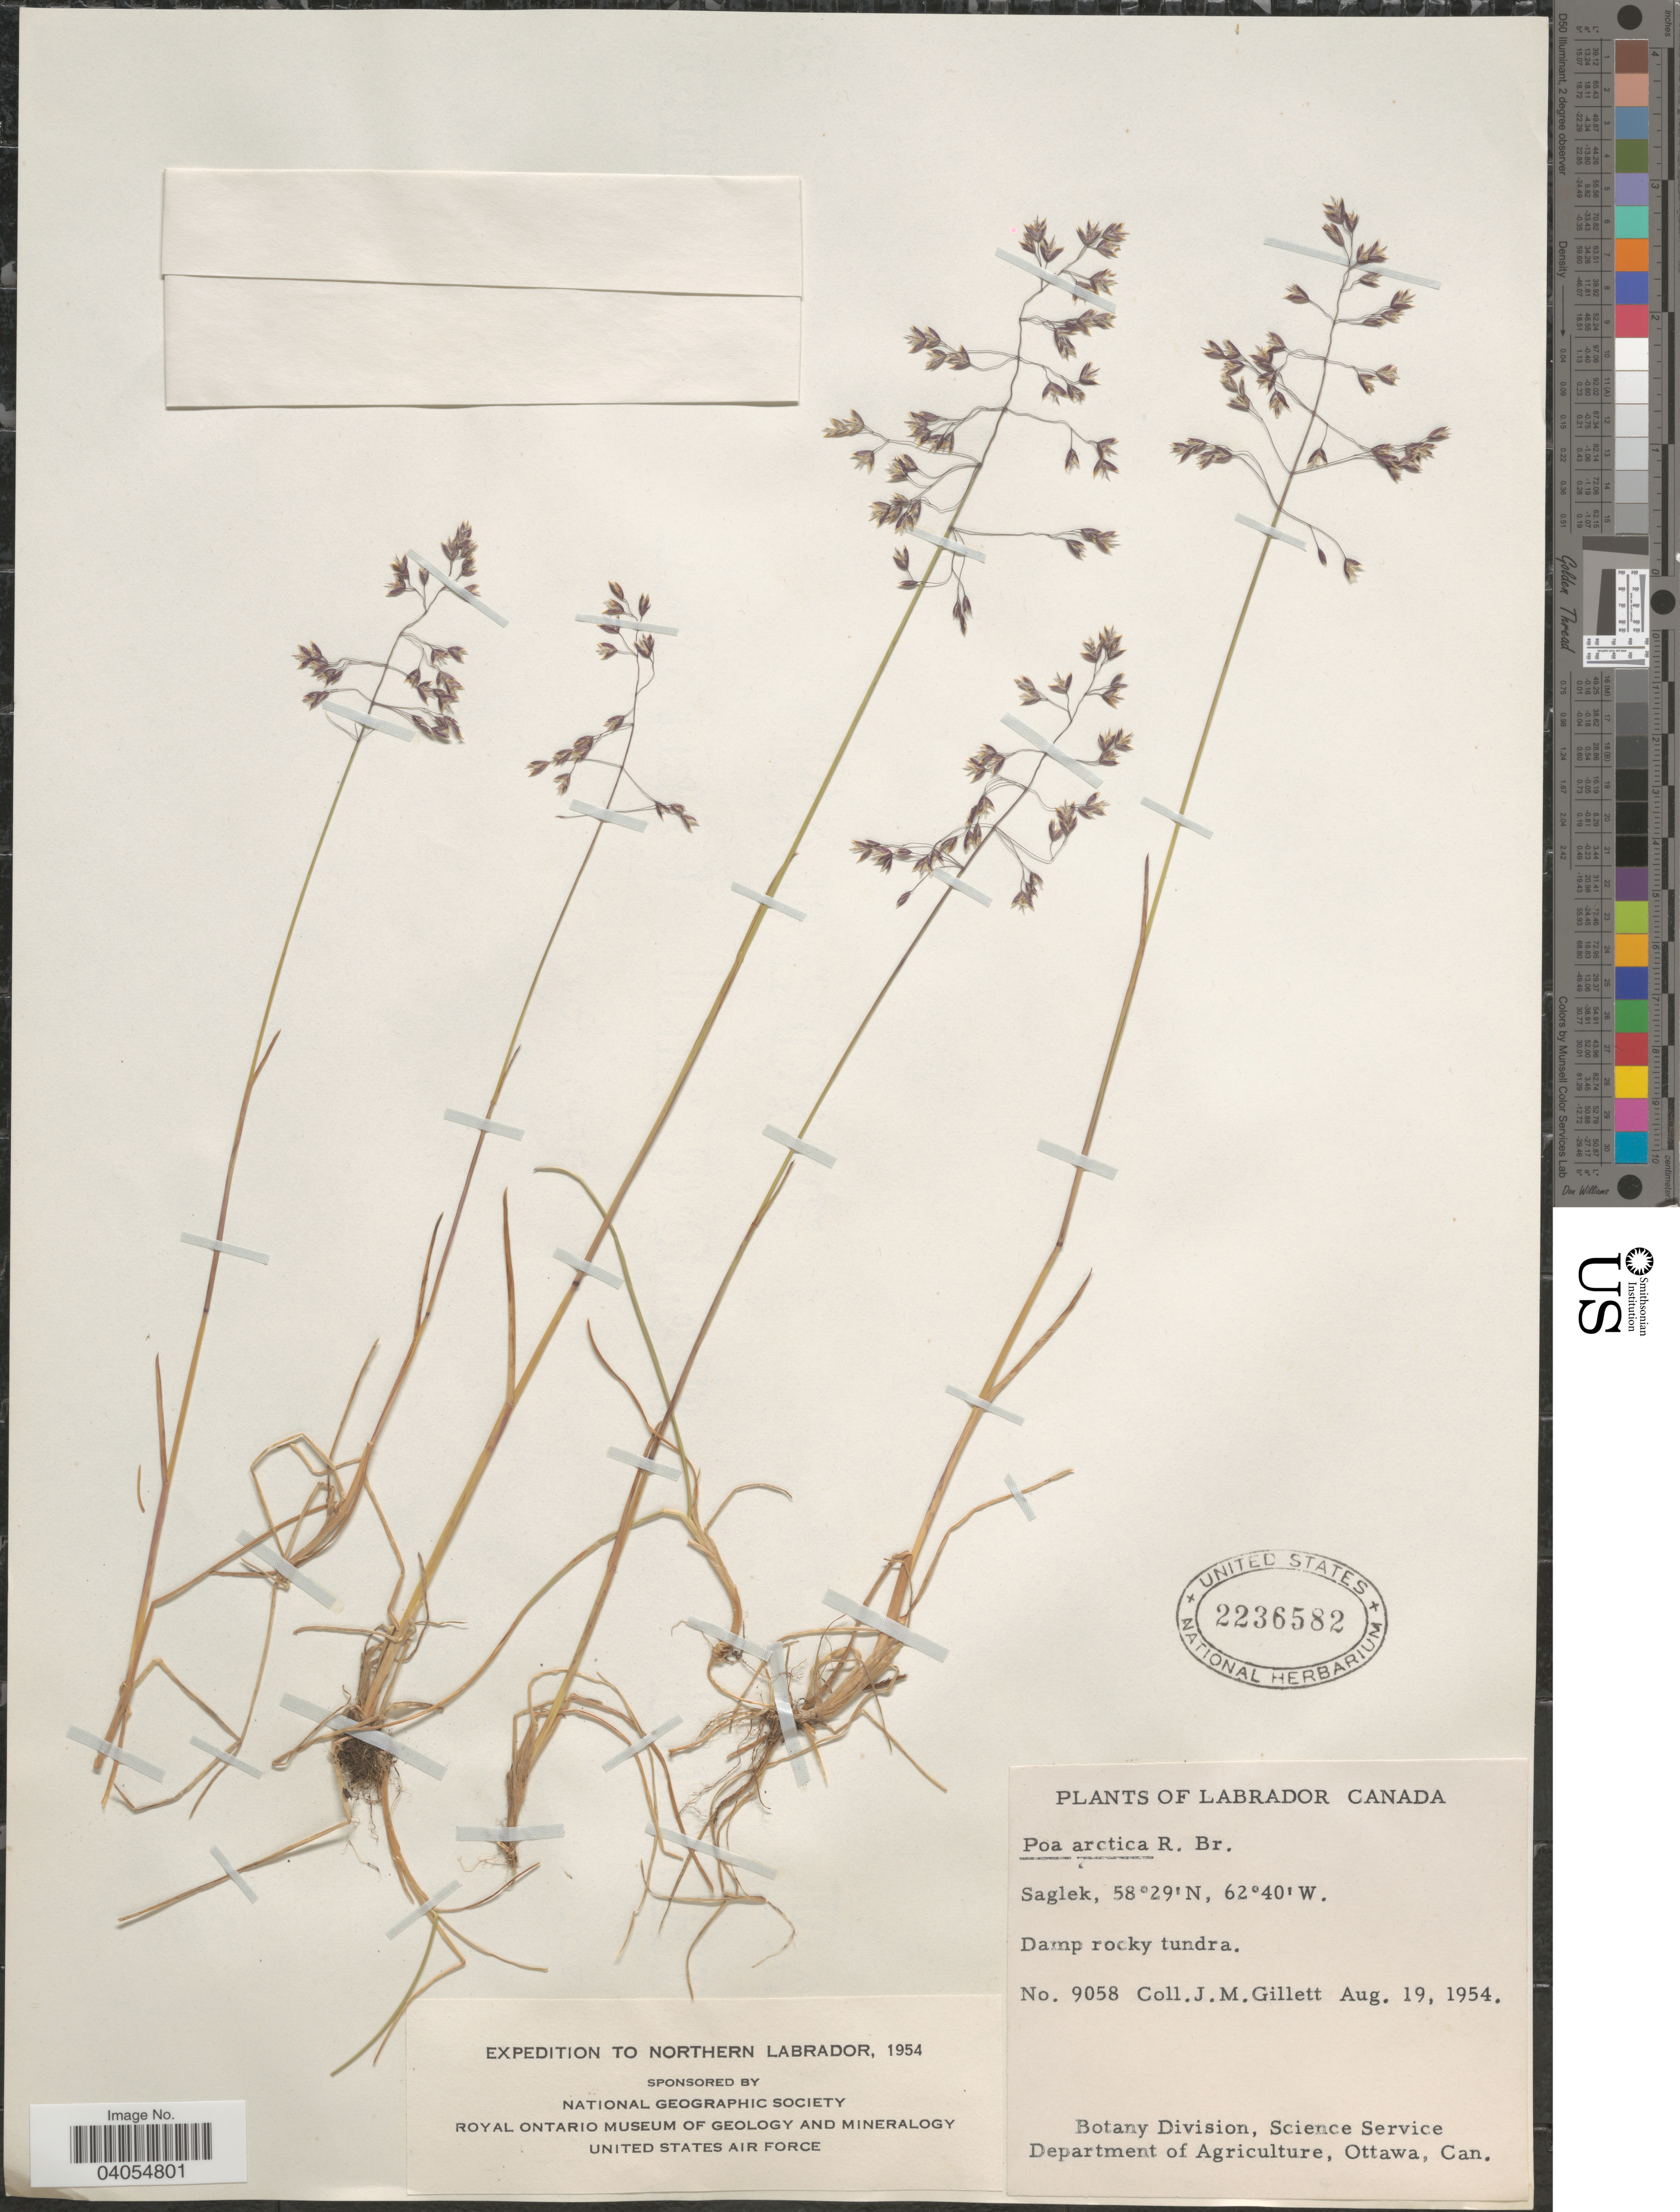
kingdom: Plantae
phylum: Tracheophyta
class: Liliopsida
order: Poales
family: Poaceae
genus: Poa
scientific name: Poa arctica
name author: R. Br.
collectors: J. M. Gillett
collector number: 9058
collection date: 1954-08-19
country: Canada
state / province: Newfoundland and Labrador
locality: Northern Labrador. Saglek.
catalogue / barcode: US 2236582